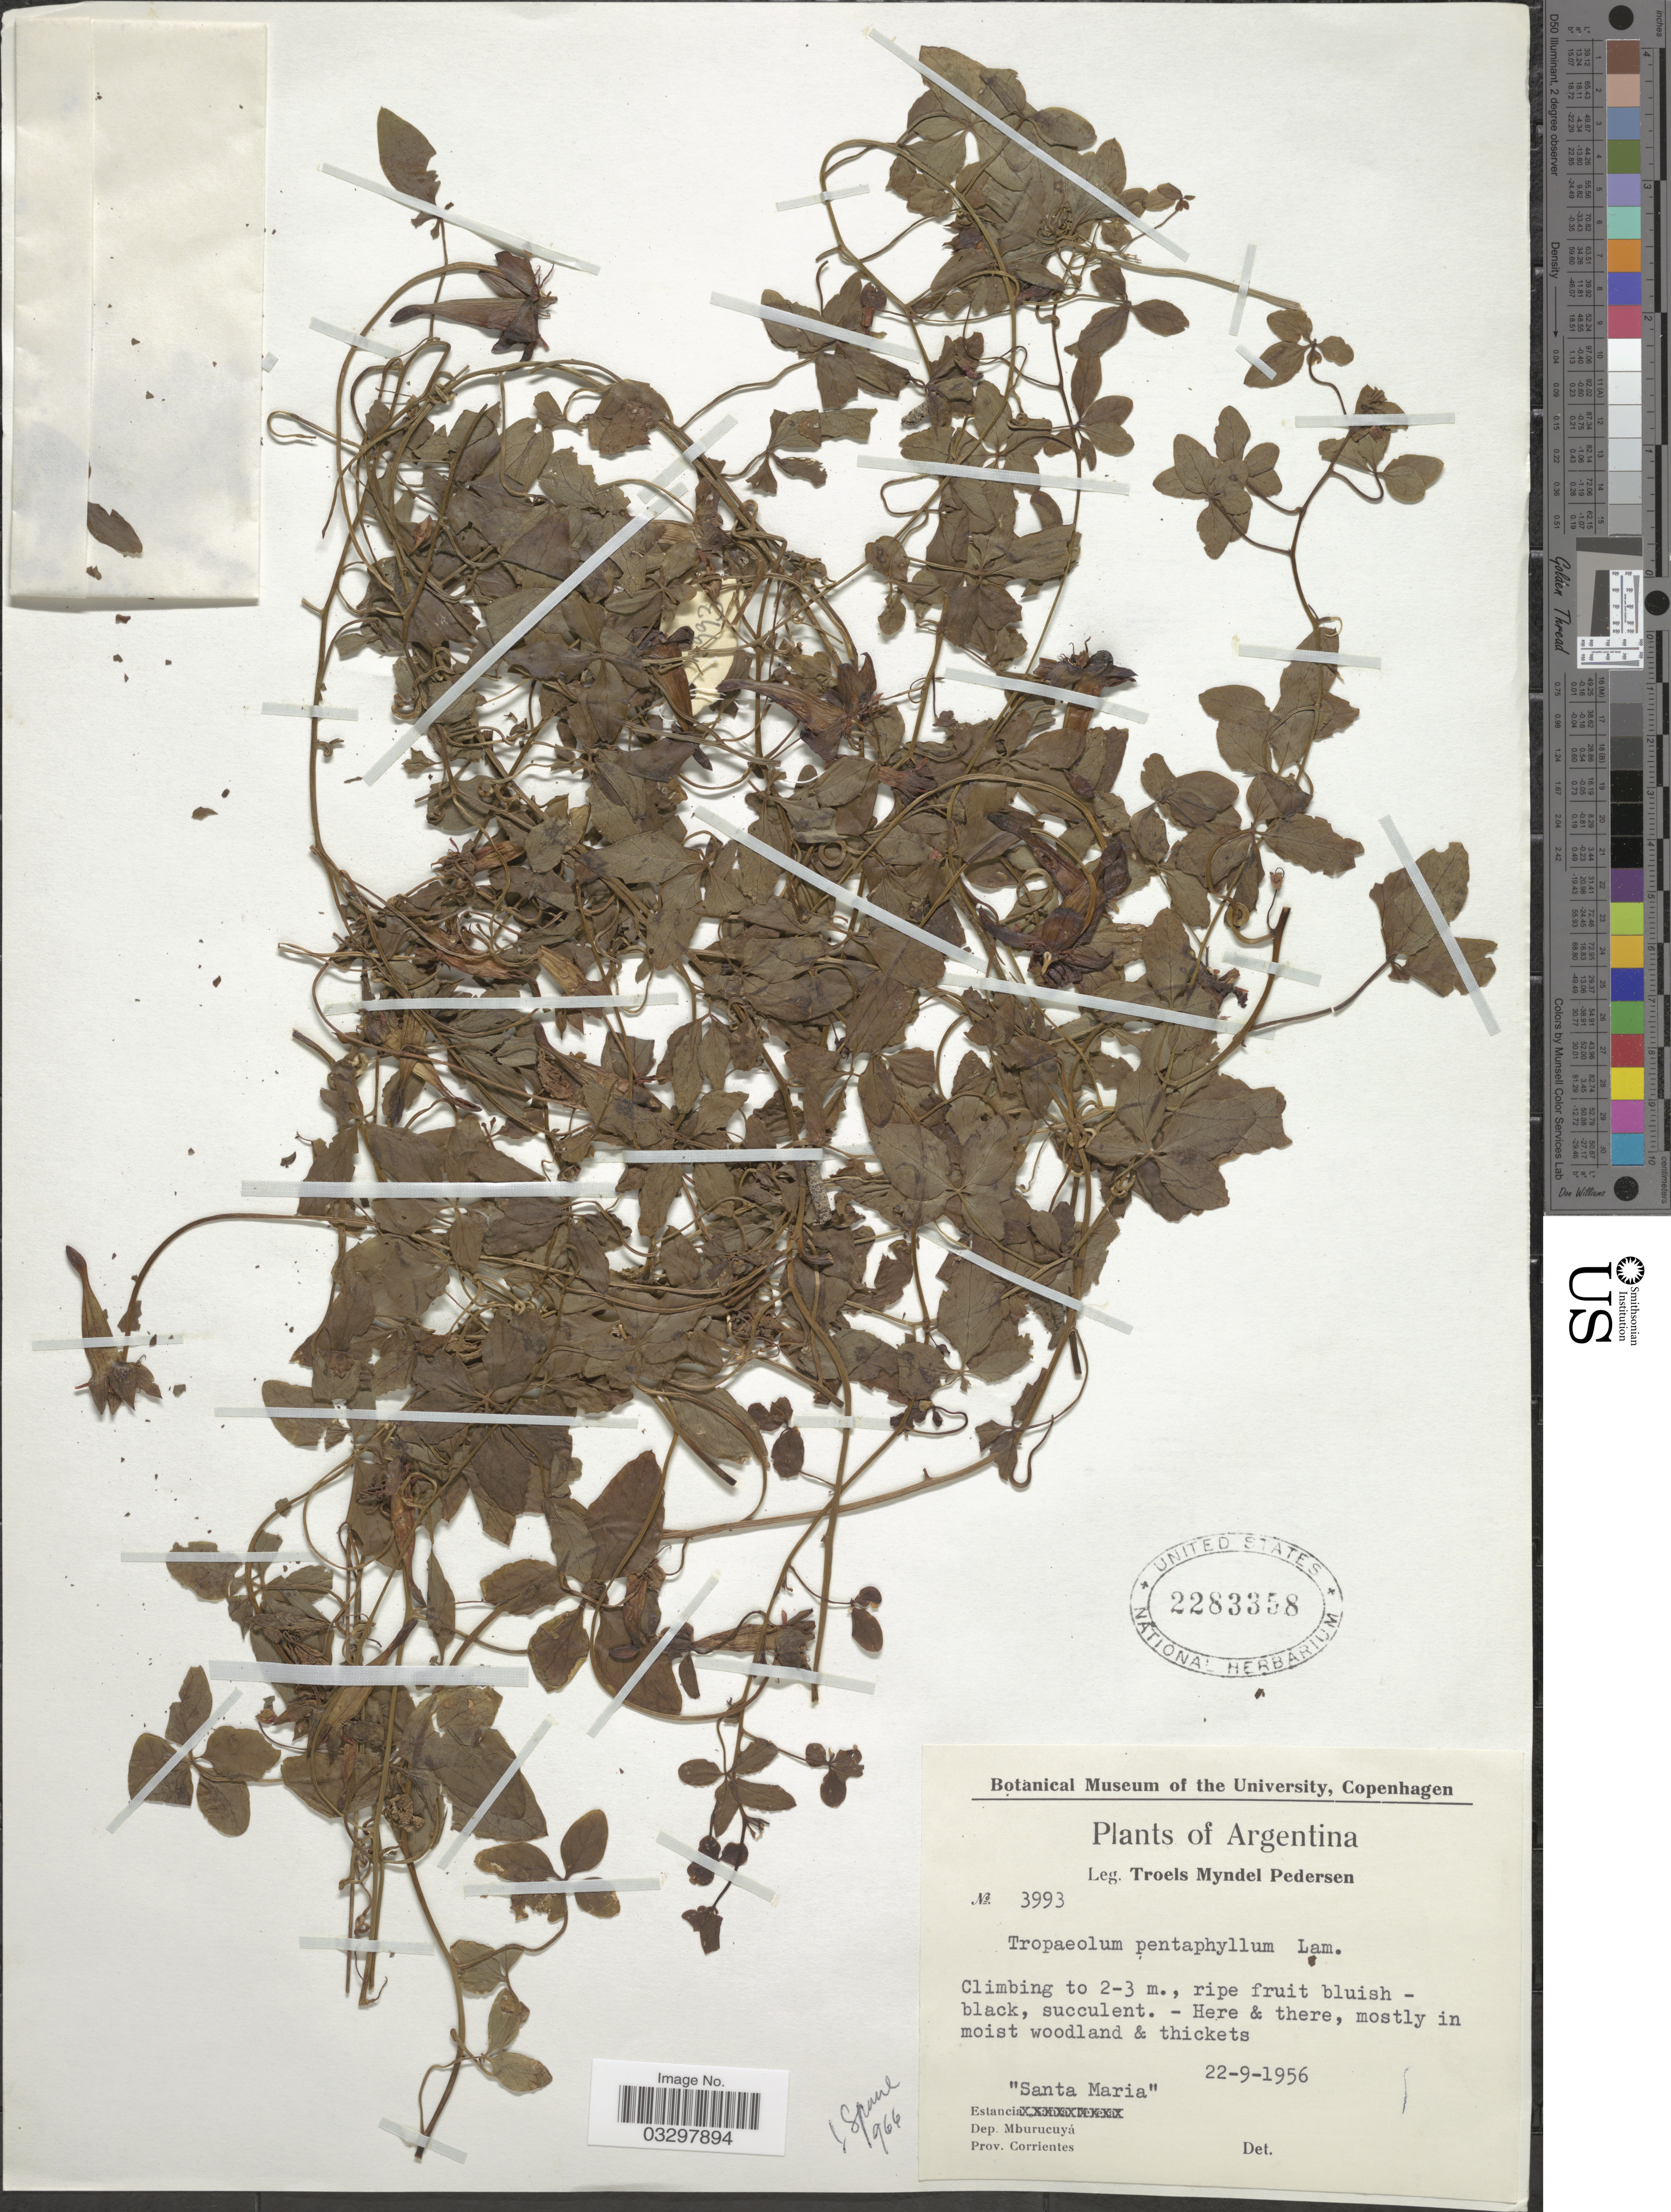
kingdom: Plantae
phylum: Tracheophyta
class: Magnoliopsida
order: Brassicales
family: Tropaeolaceae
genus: Tropaeolum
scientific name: Tropaeolum pentaphyllum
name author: Lam.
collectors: T. Pederson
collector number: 3993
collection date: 1956-09-22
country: Argentina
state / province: Corrientes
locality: Estancia "Santa Maria", Dep. Mburucuyá, Prov. Corrientes.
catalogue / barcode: US 2283358